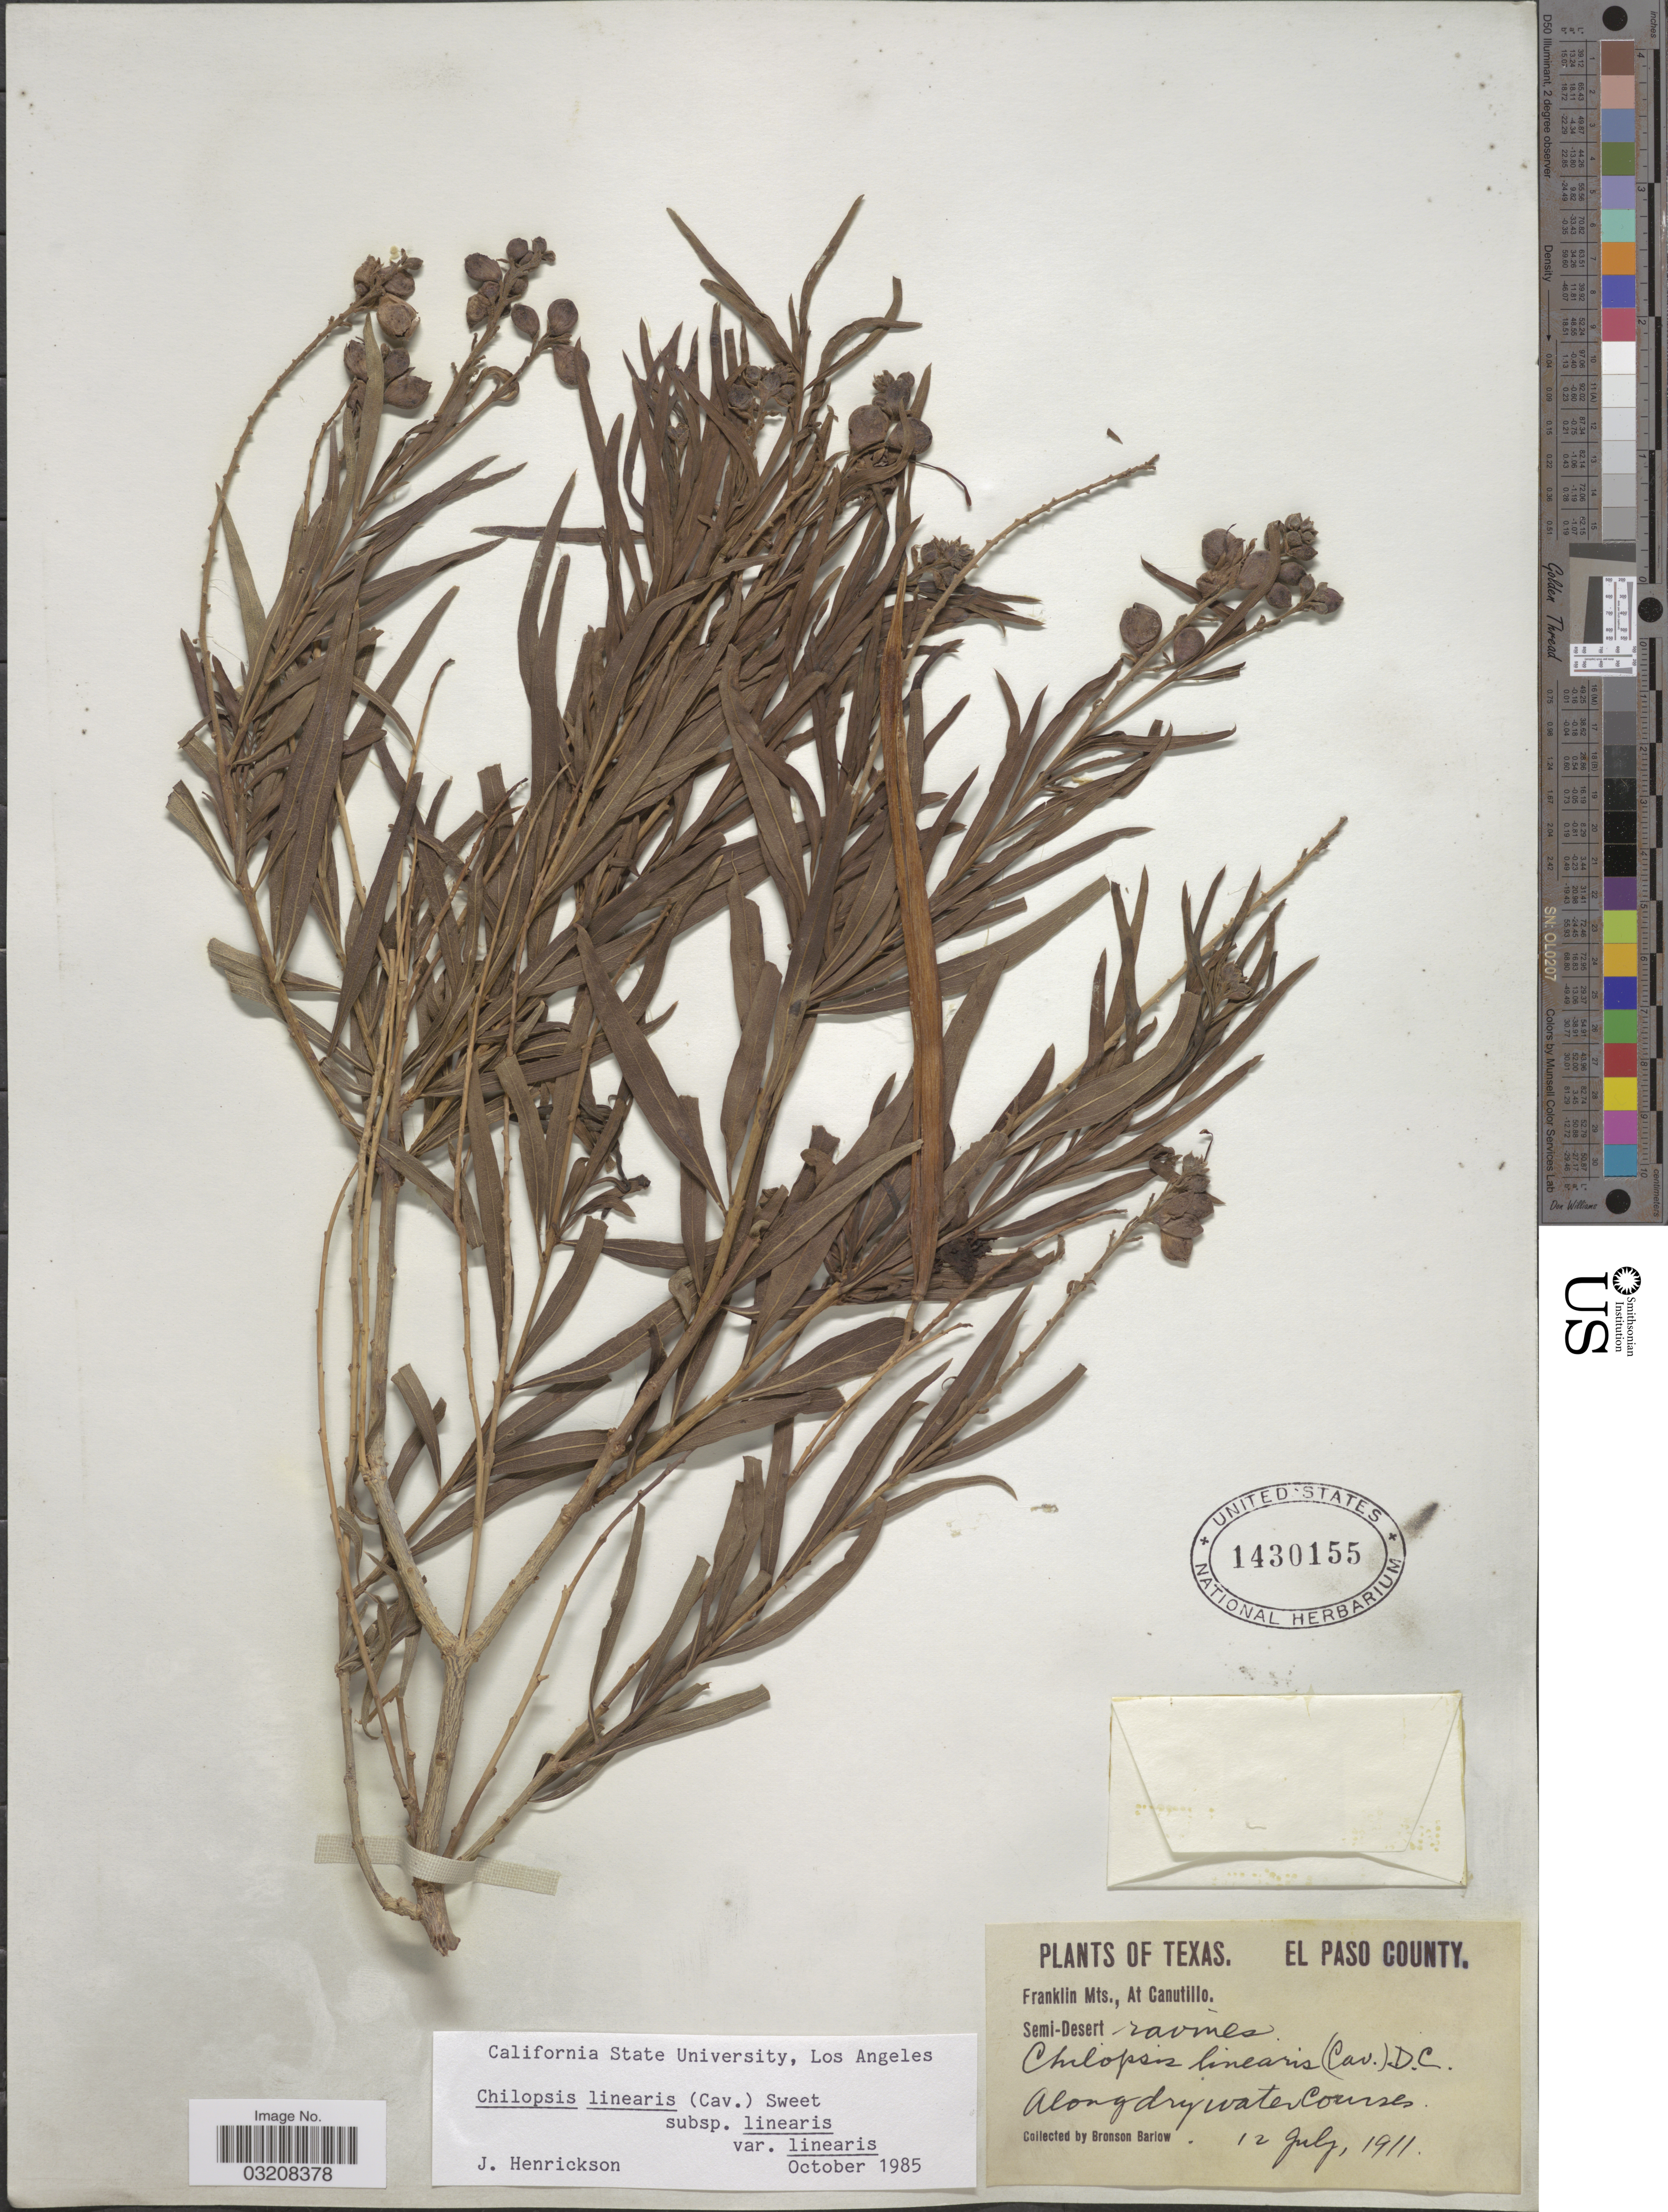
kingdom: Plantae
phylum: Tracheophyta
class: Magnoliopsida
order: Lamiales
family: Bignoniaceae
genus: Chilopsis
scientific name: Chilopsis linearis subsp. linearis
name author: (Cav.) Sweet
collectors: Barlow, B.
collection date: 1911-07-12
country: United States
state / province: Texas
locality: El Paso County. Franklin Mts., At Canutillo. Semi-Desert. Ravines. Along dry water Courses.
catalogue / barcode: US 1430155